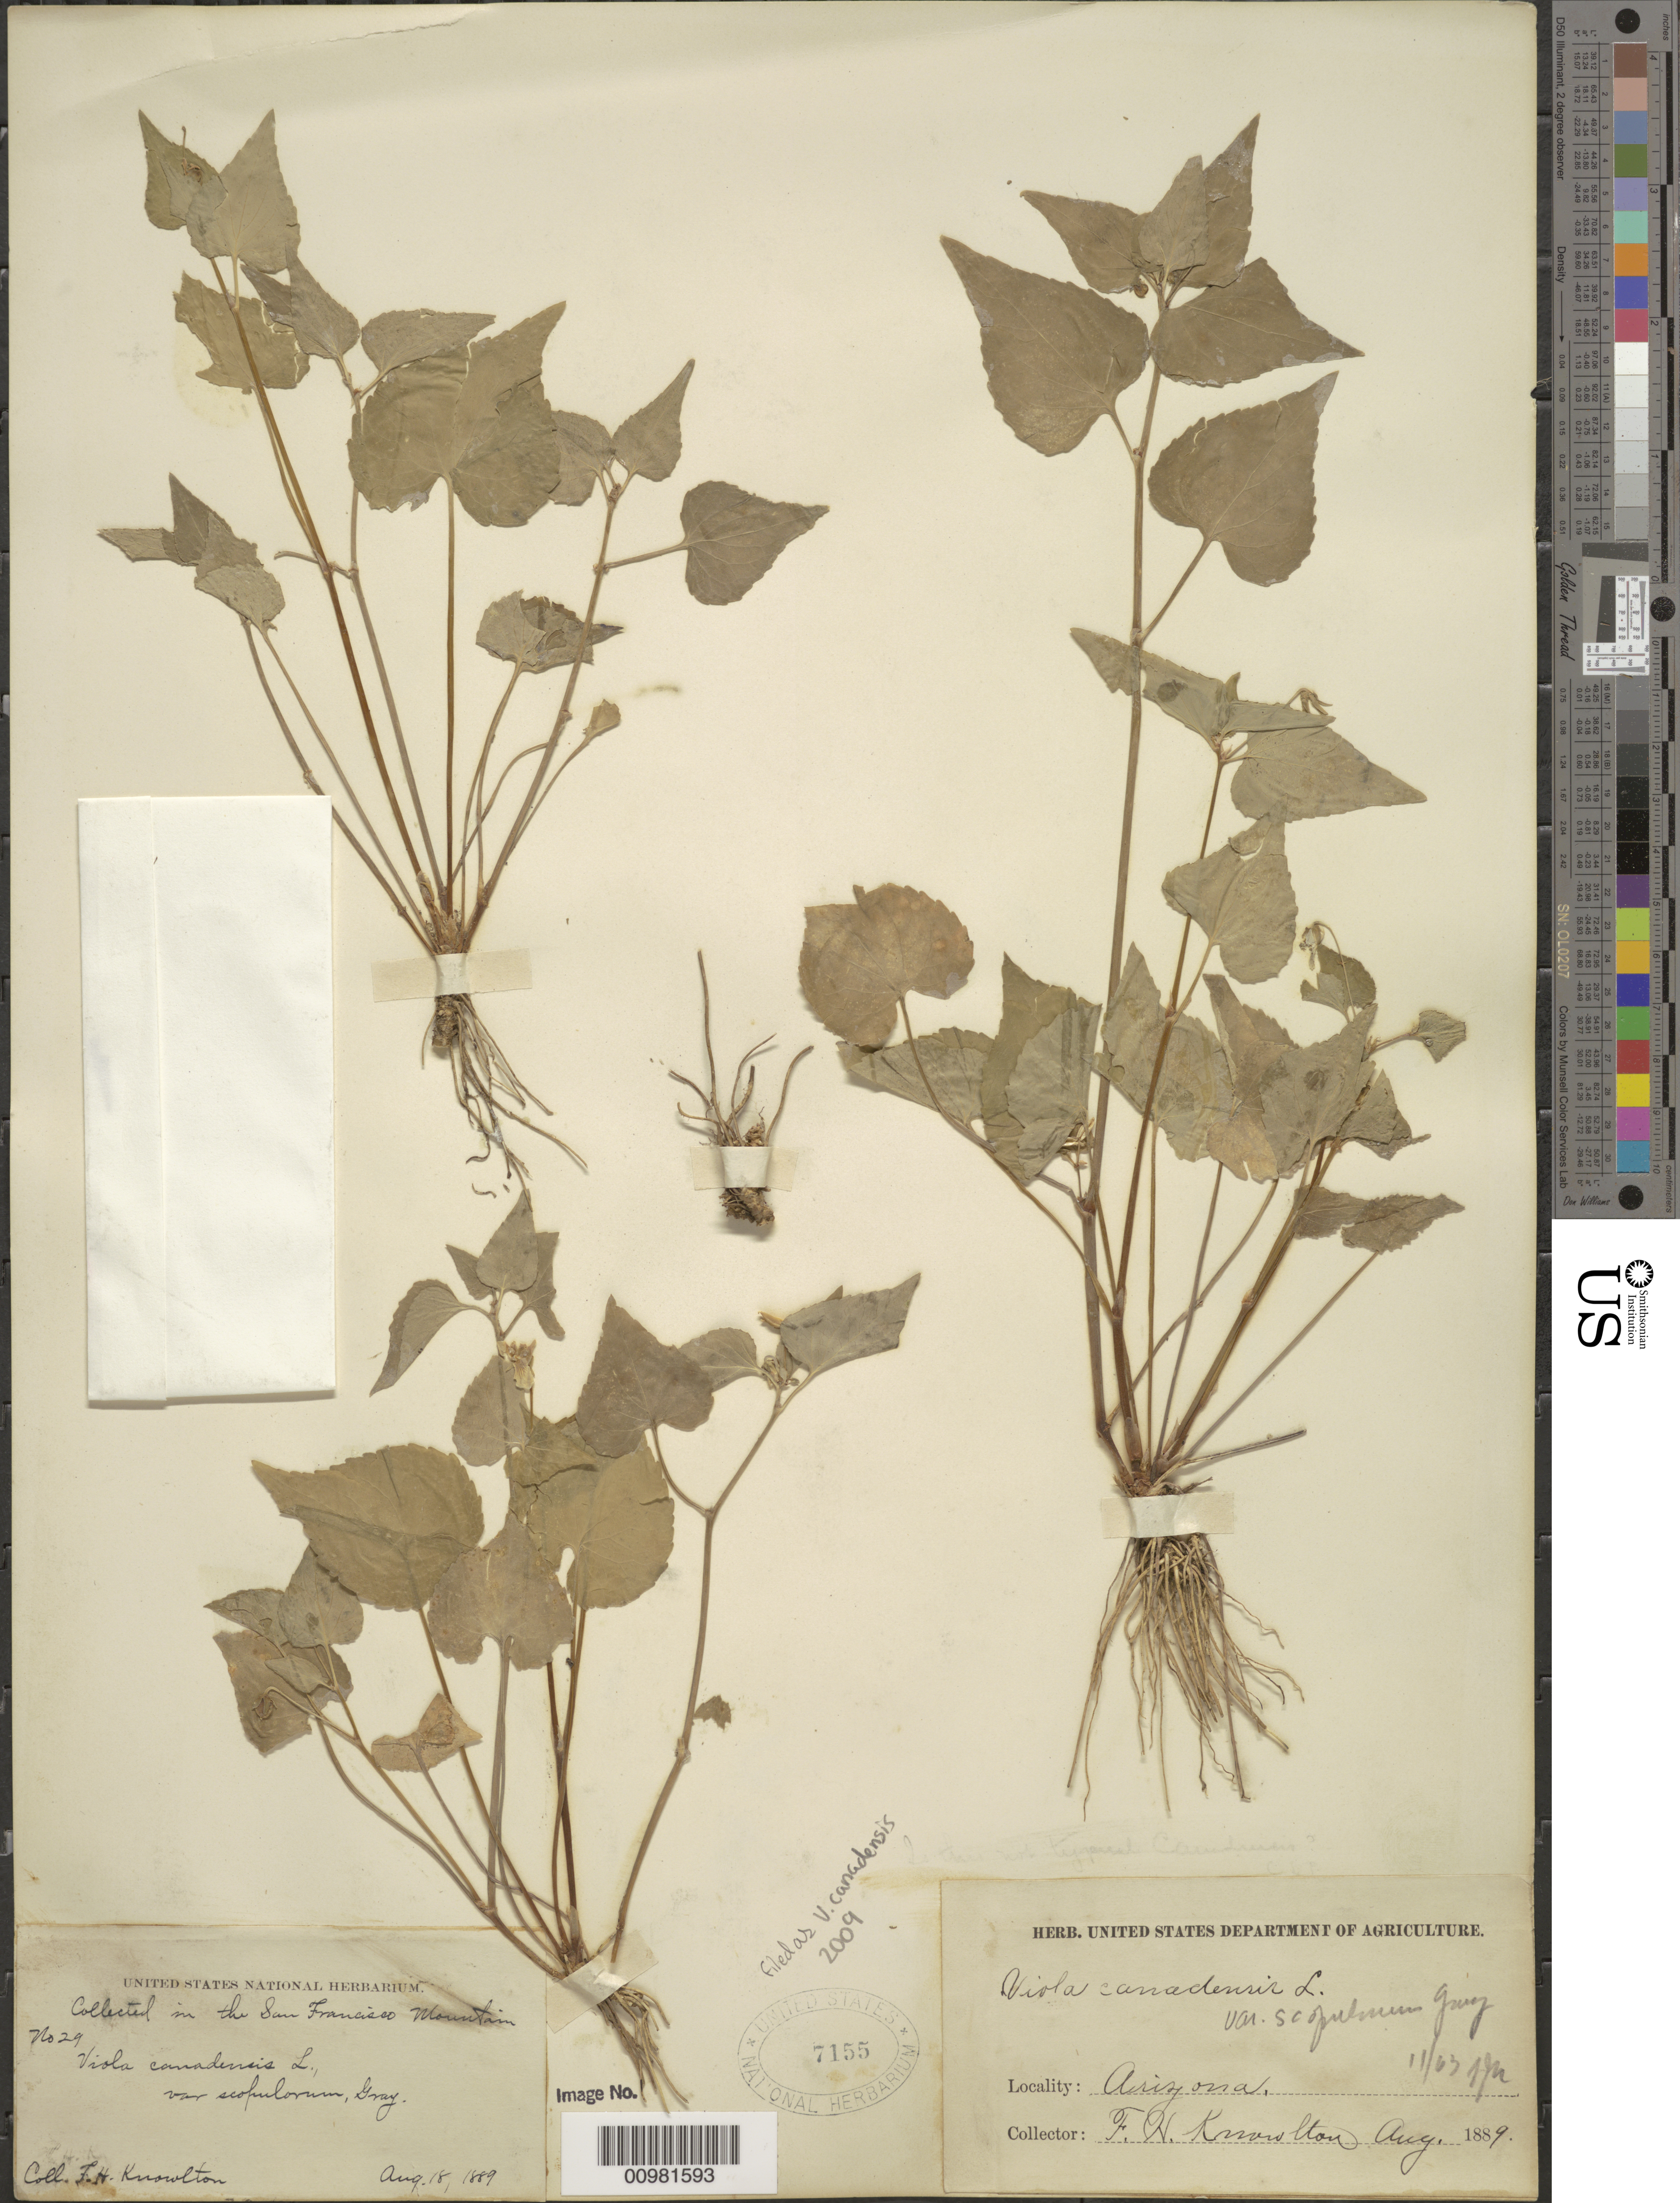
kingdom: Plantae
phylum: Tracheophyta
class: Magnoliopsida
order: Malpighiales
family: Violaceae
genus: Viola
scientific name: Viola canadensis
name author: L.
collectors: F. H. Knowlton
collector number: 29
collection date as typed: Aug 1889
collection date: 1889-08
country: United States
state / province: Arizona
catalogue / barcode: US 7155